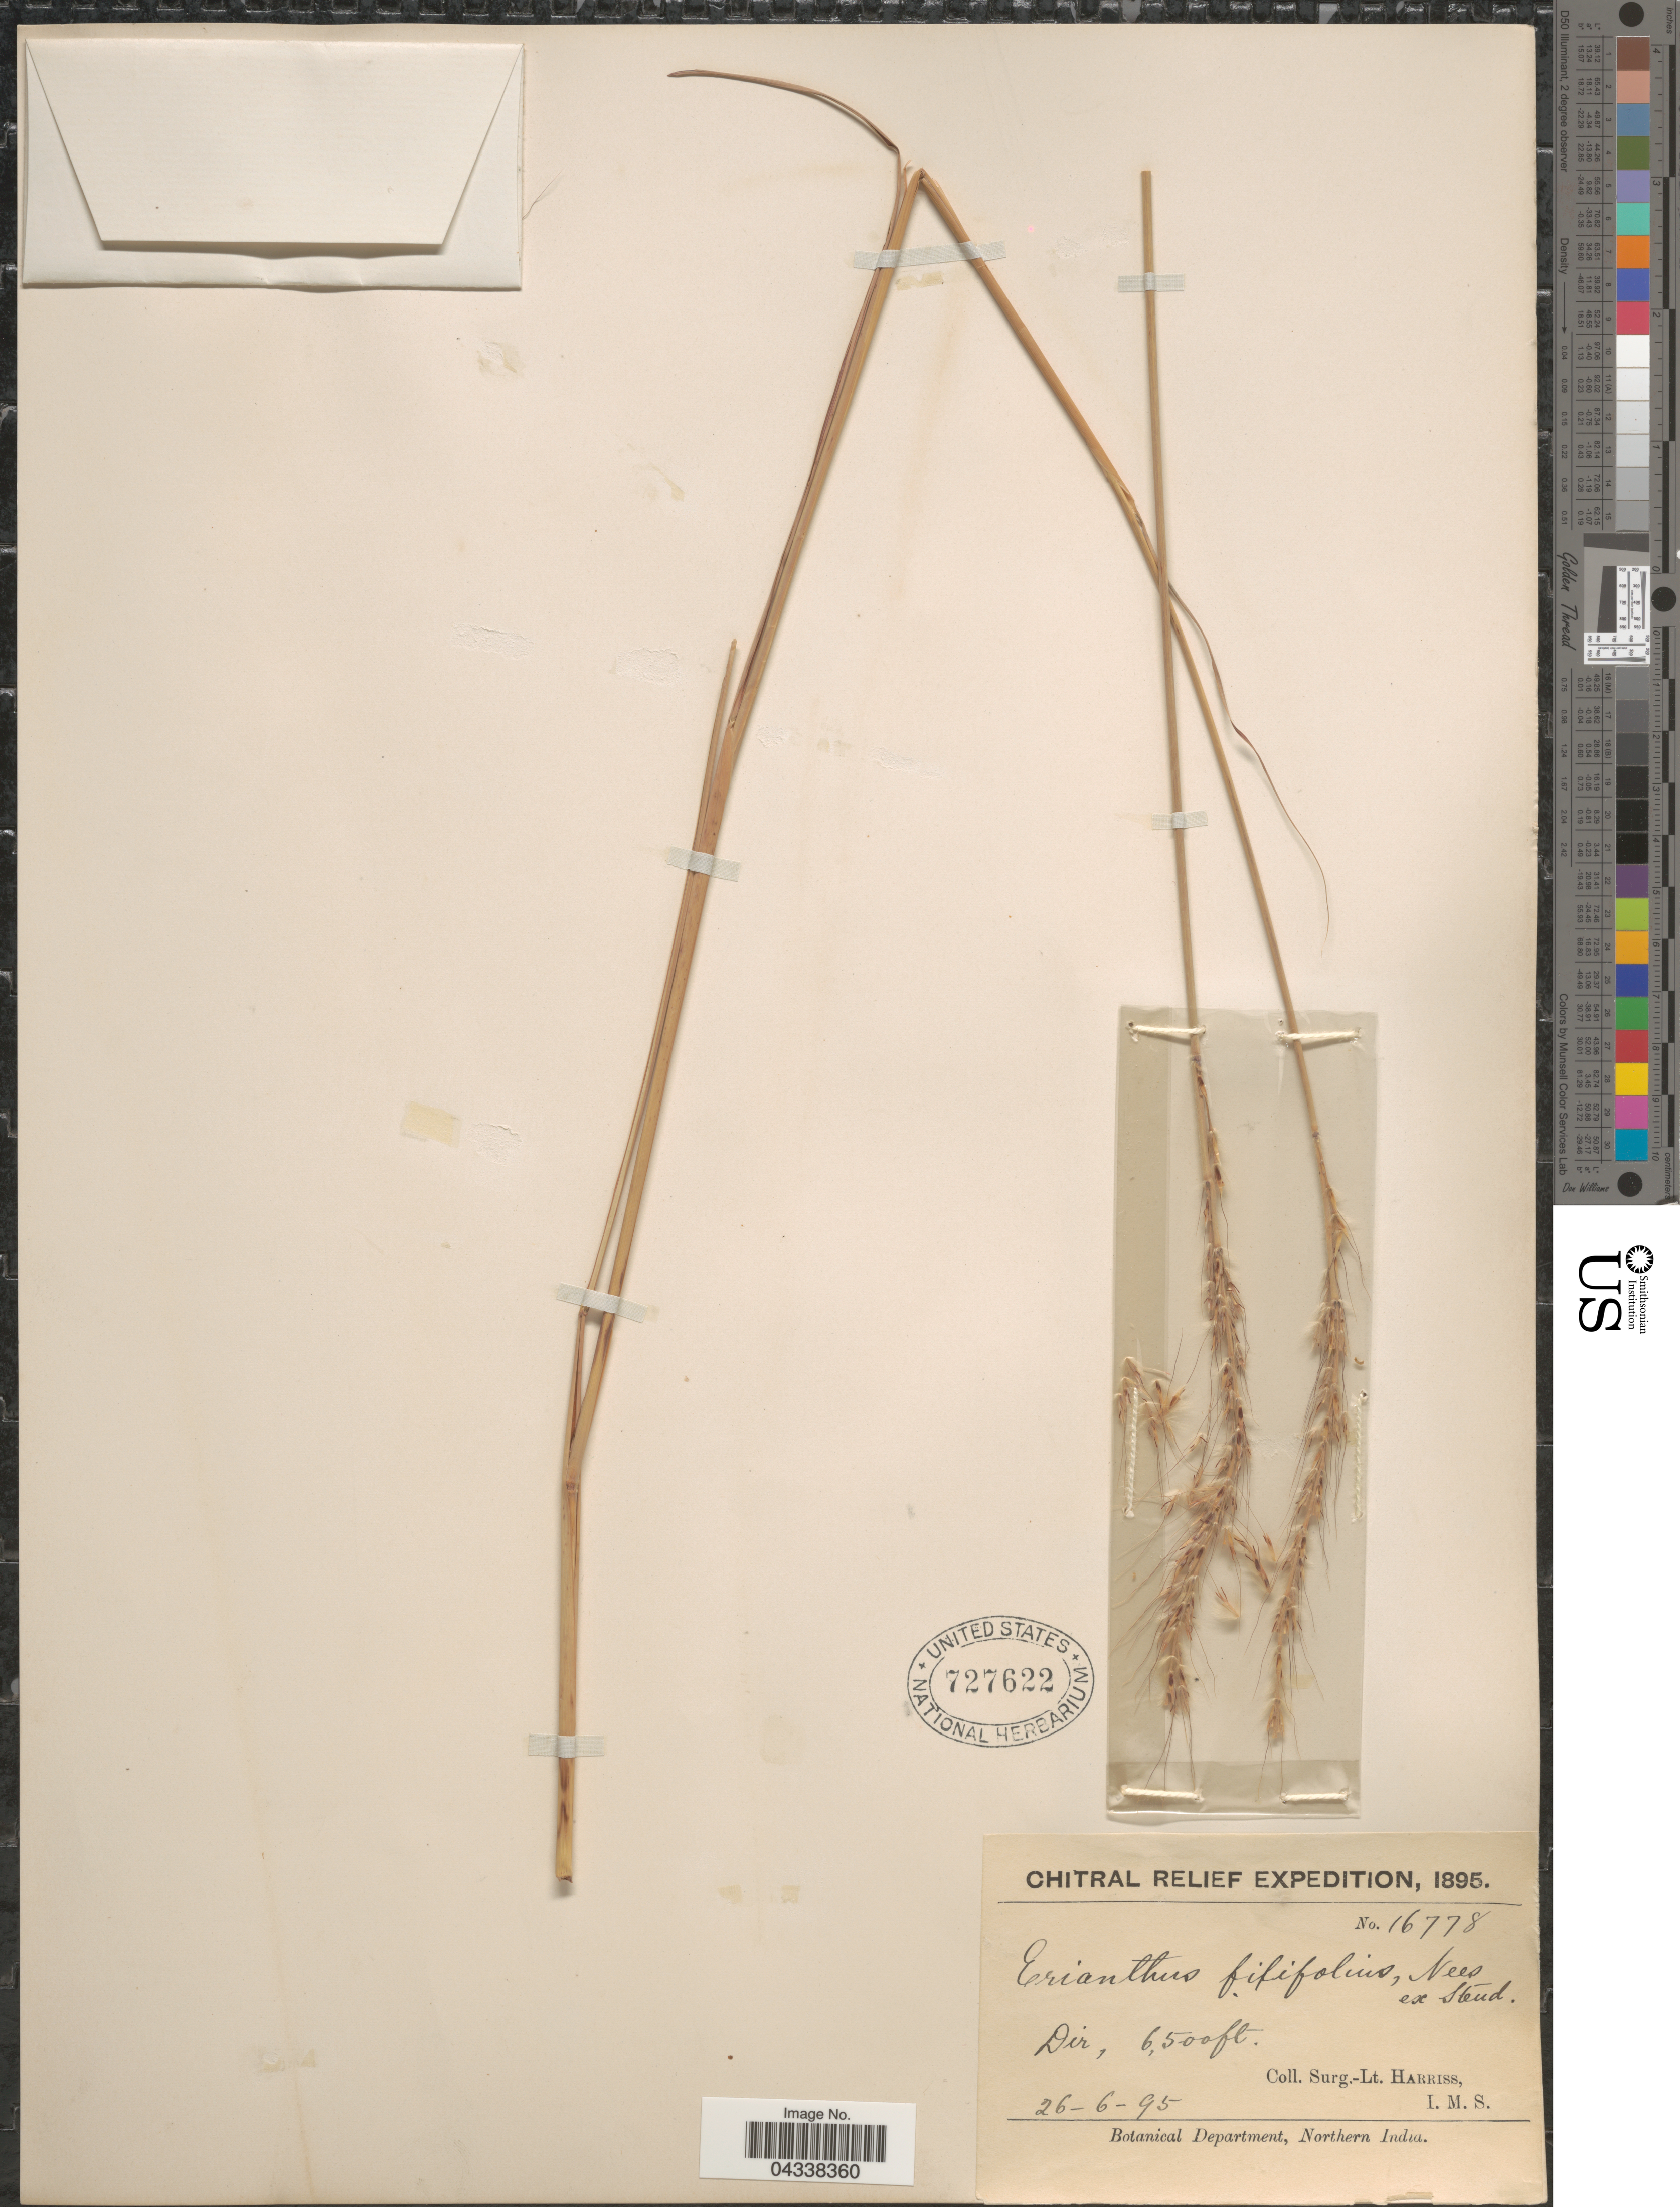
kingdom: Plantae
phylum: Tracheophyta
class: Liliopsida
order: Poales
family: Poaceae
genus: Saccharum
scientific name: Saccharum filifolium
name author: Steud.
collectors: S. A. Harris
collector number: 16778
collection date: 1895-06-26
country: Pakistan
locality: Chitral Relief Expedition, 1895. Dir.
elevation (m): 1981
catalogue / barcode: US 727622